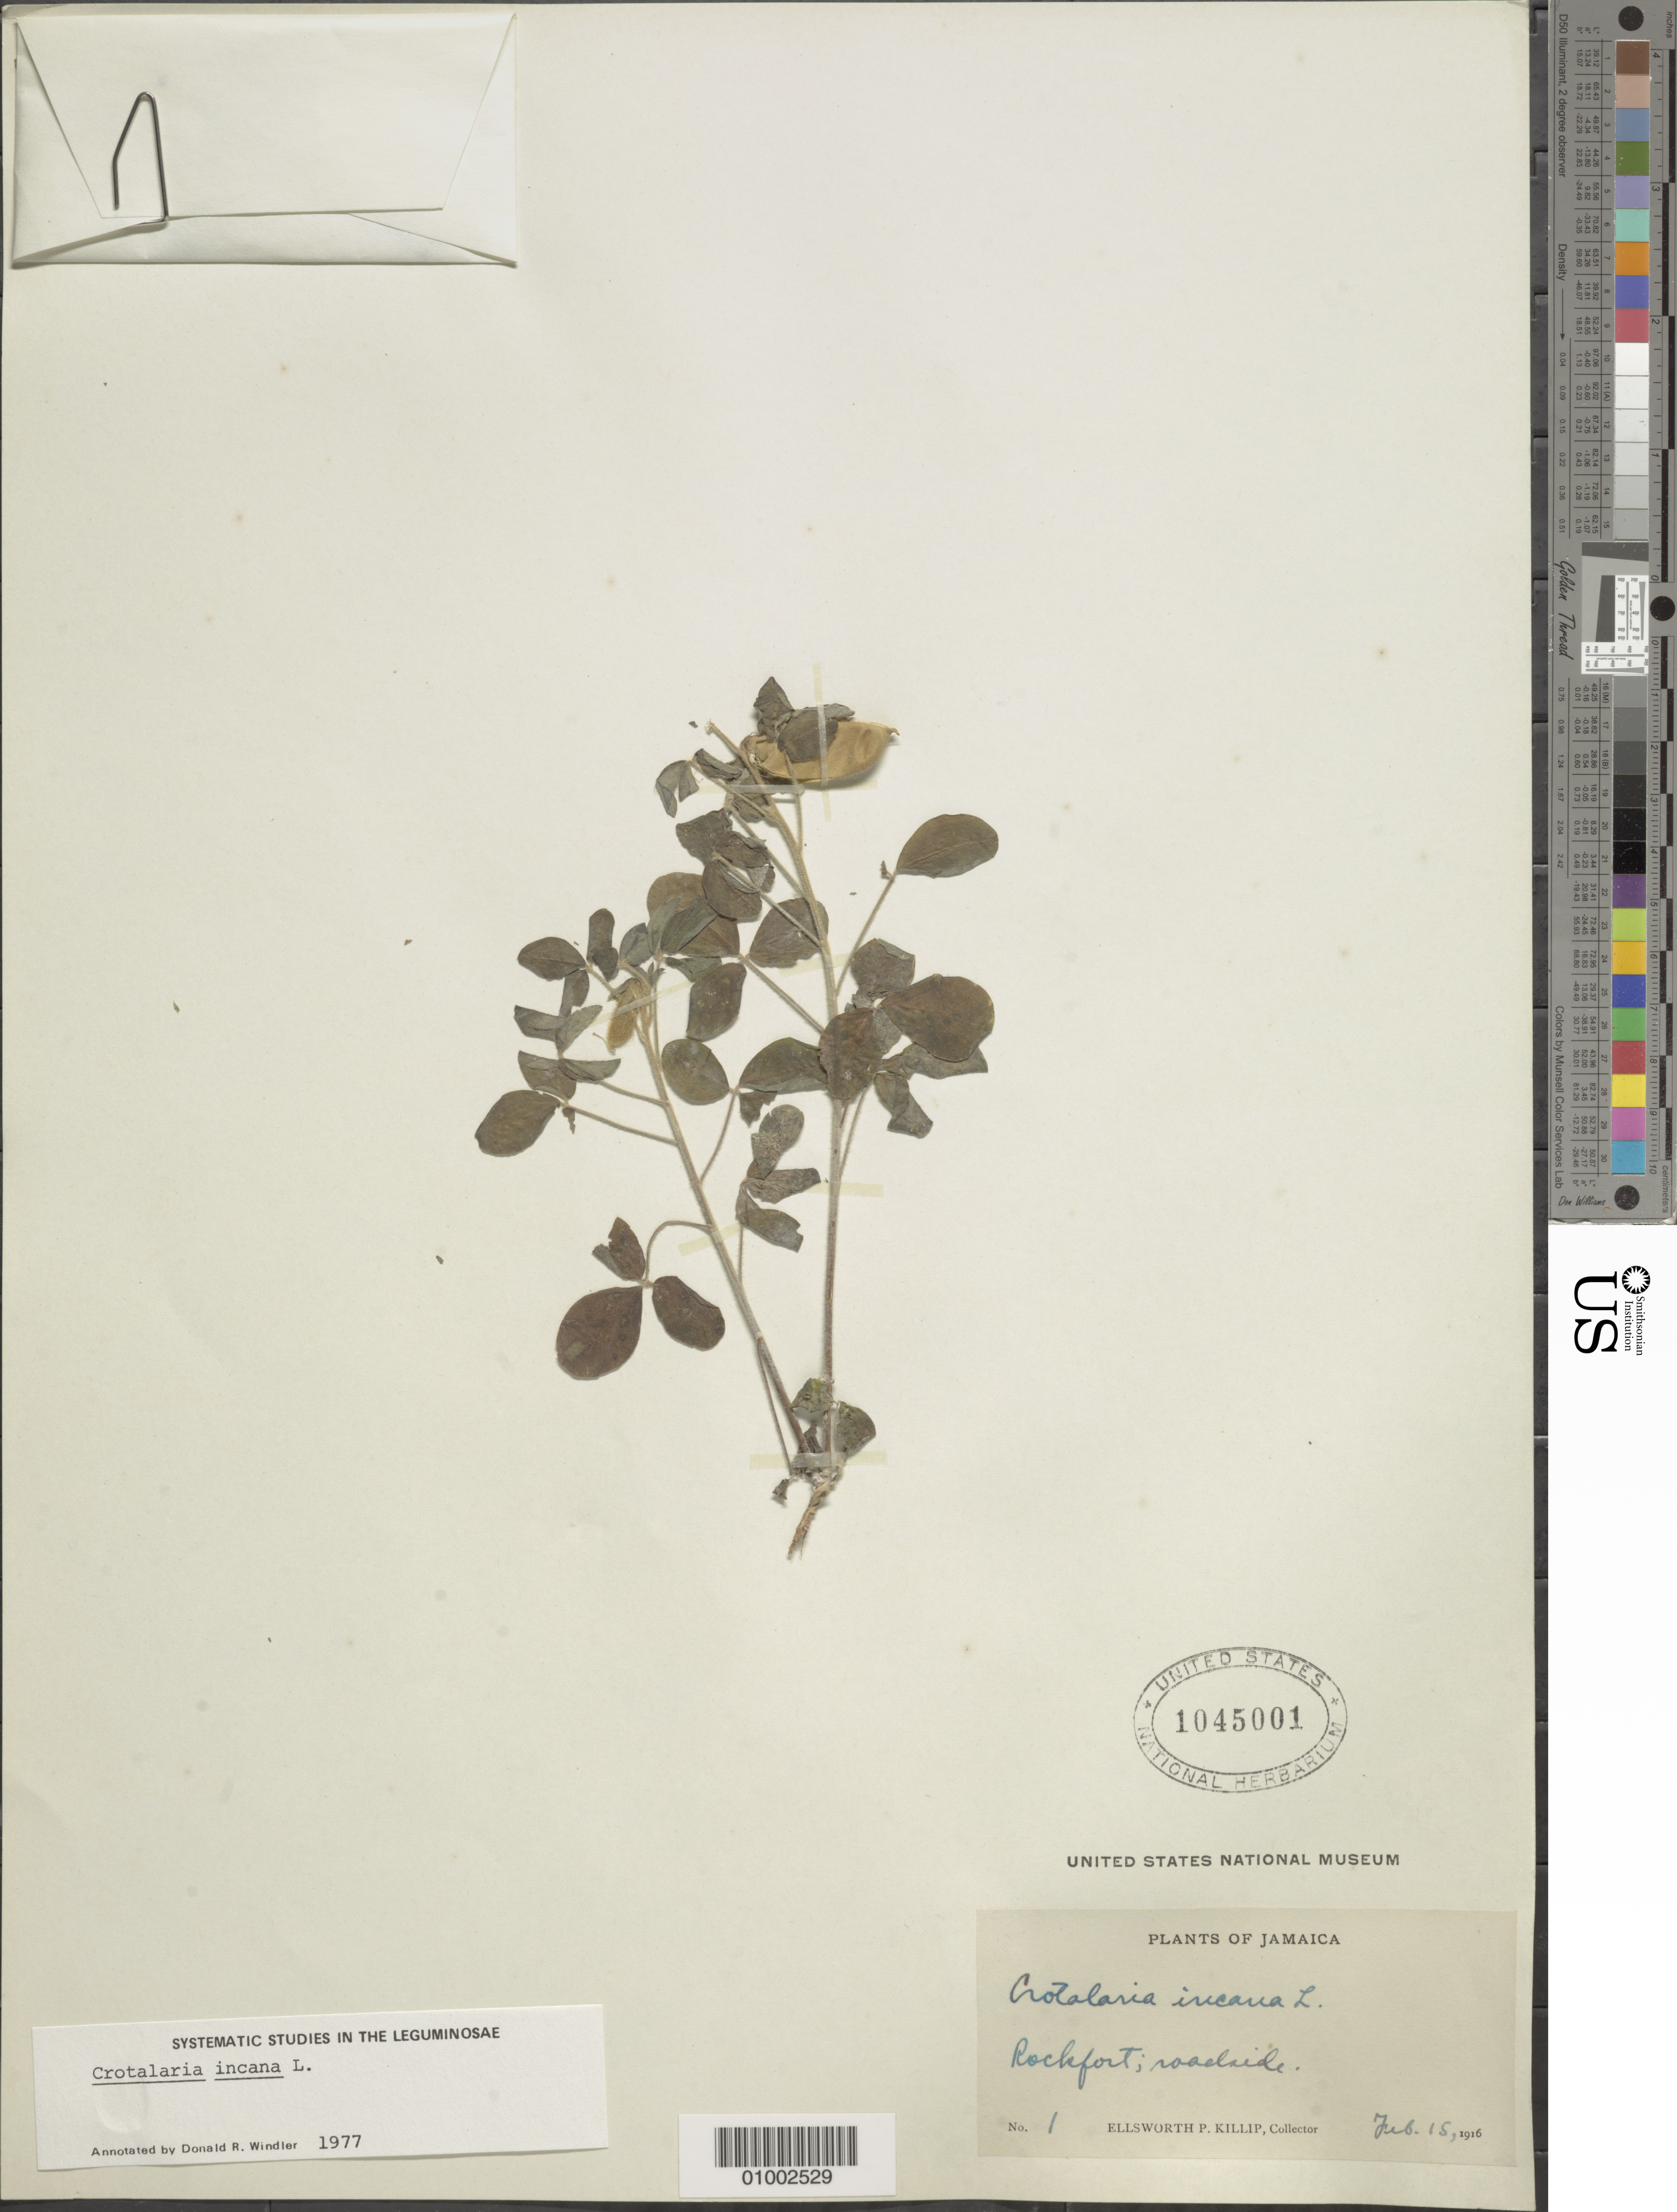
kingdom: Plantae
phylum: Tracheophyta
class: Magnoliopsida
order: Fabales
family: Fabaceae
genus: Crotalaria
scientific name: Crotalaria incana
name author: L.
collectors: E. P. Killip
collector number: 1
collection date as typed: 15 Feb 1916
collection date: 1916-02-15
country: Jamaica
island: Jamaica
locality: Rochfort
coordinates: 0 N, 0 E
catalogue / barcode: US 1045001